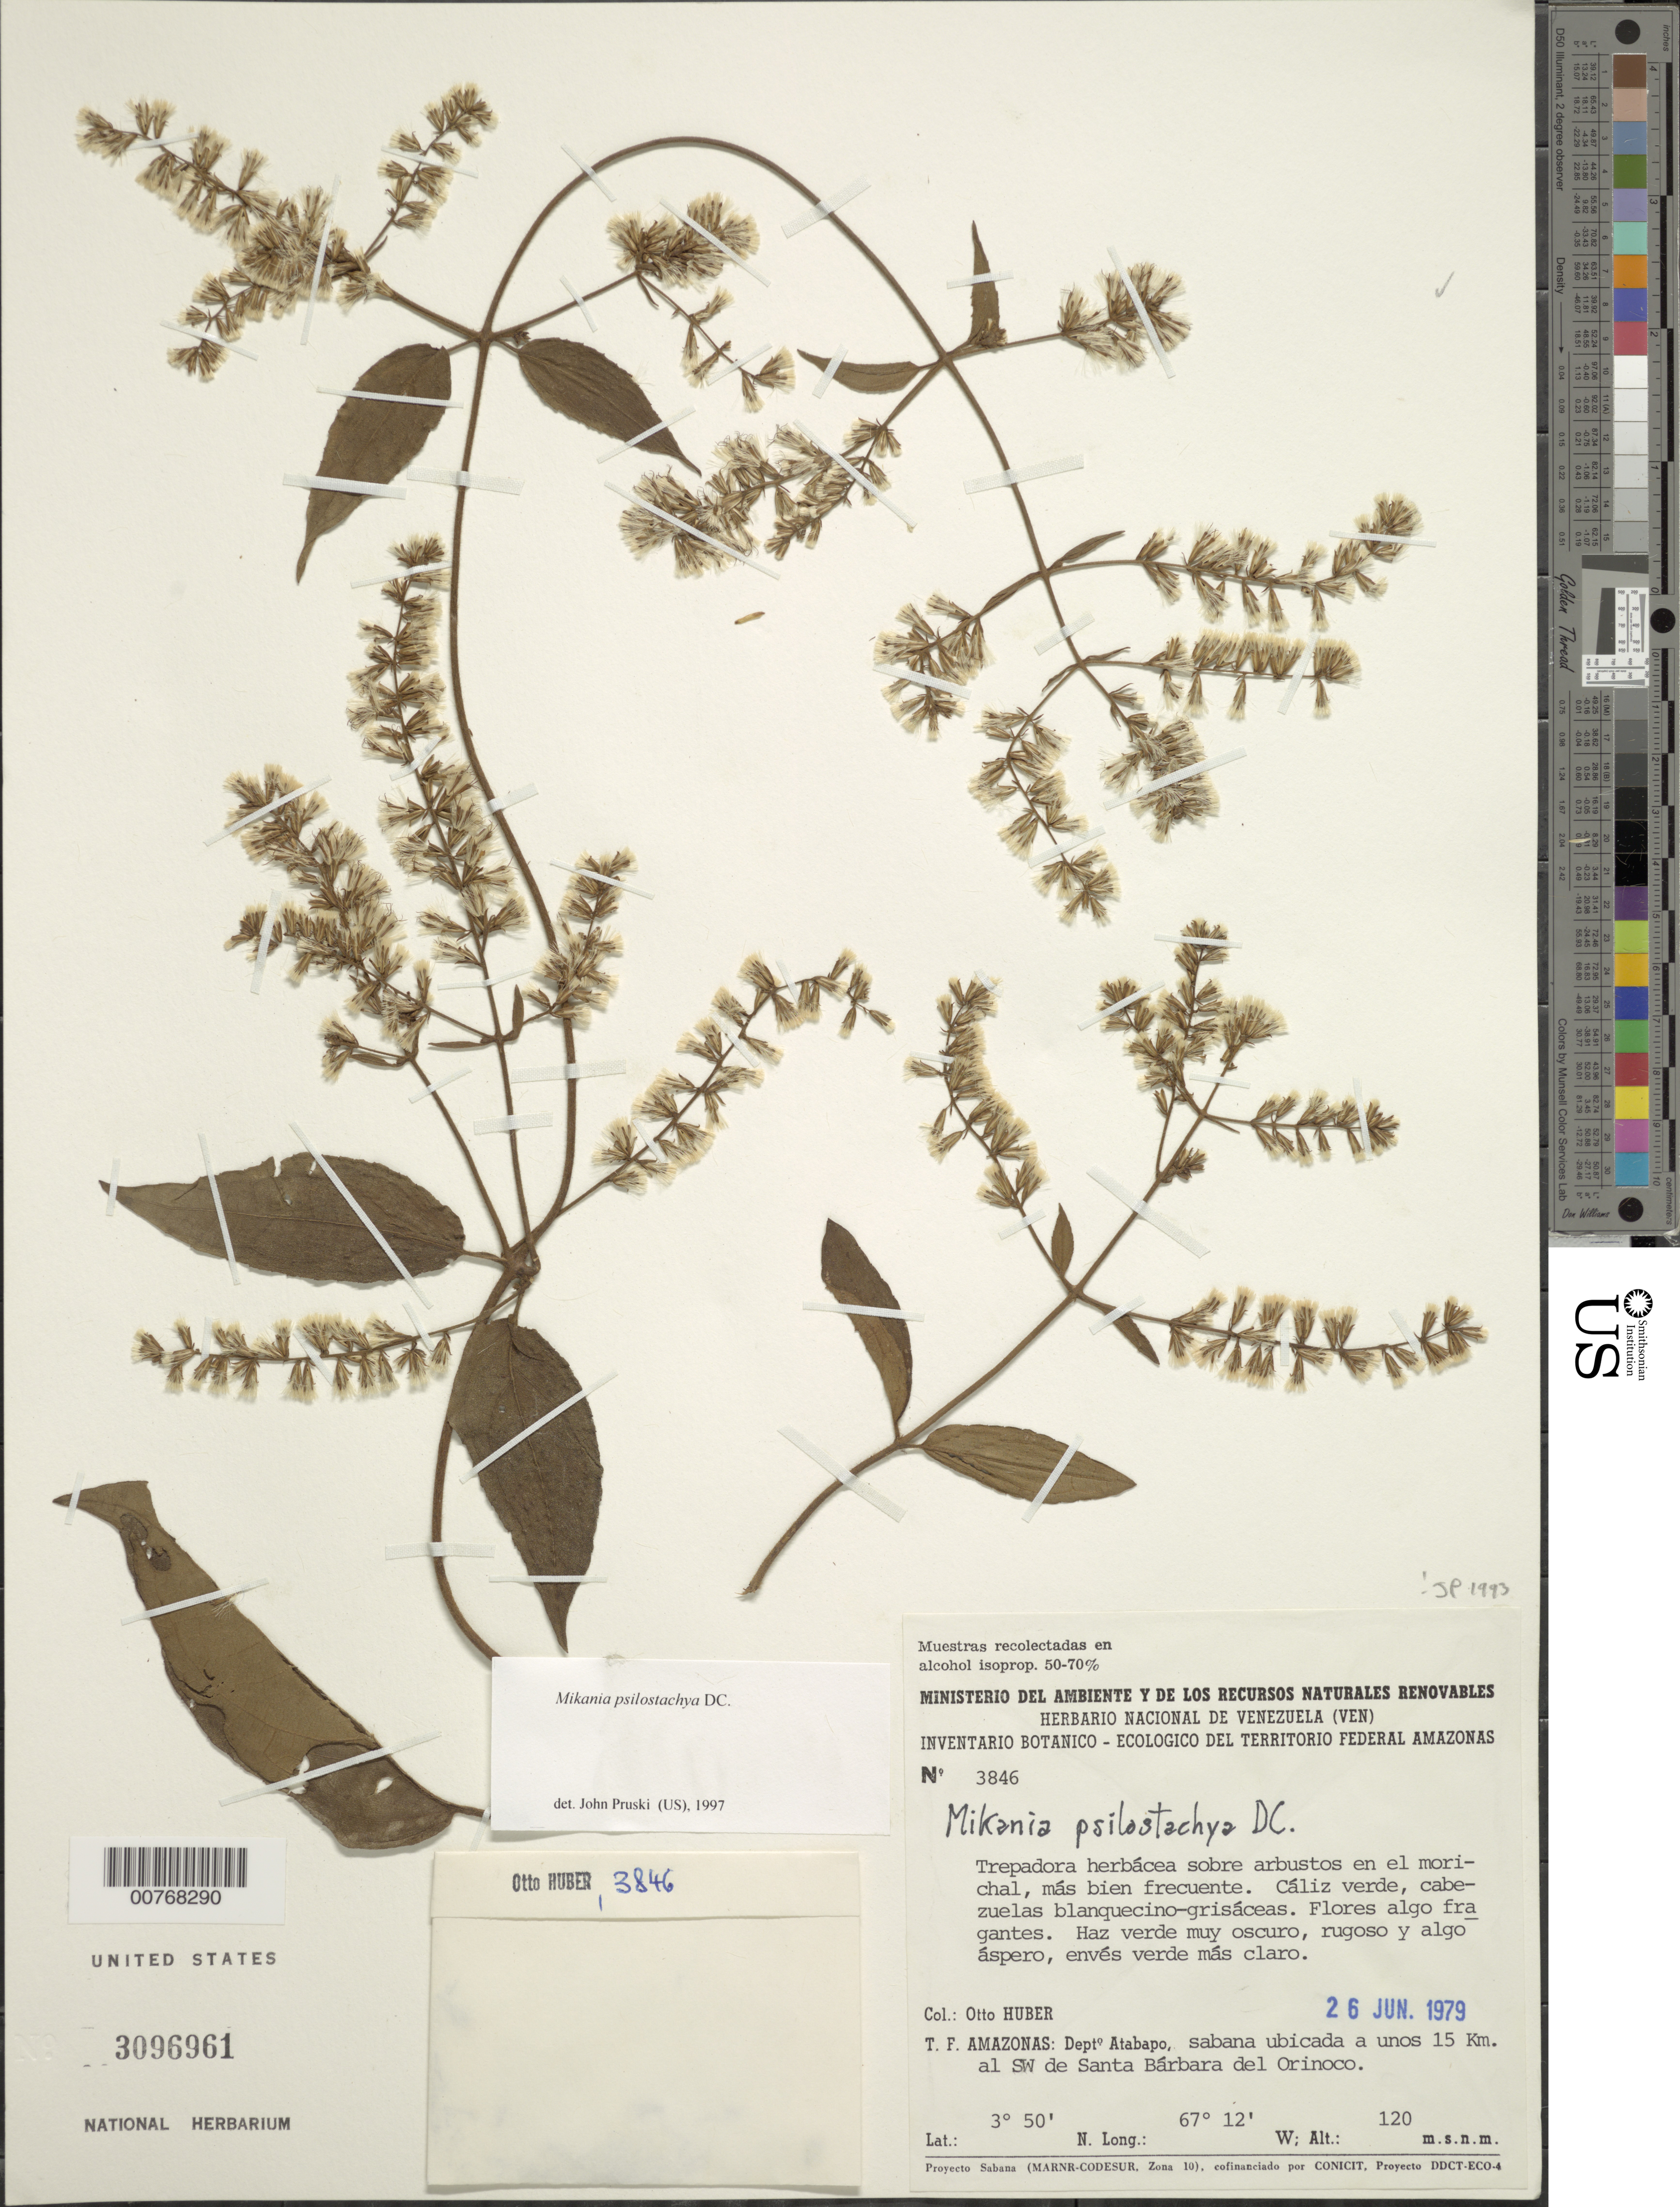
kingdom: Plantae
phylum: Tracheophyta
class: Magnoliopsida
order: Asterales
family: Asteraceae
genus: Mikania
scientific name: Mikania psilostachya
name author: DC.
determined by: Pruski, J. F.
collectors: O. Huber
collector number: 3846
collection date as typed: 26-Jun-79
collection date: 1979-06-26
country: Venezuela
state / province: Amazonas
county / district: Atures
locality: Santa Barbara del Orinoco, 15 km SW of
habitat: Open savanna, climbing on shrubs in the morichal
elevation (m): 120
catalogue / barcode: US 3096961